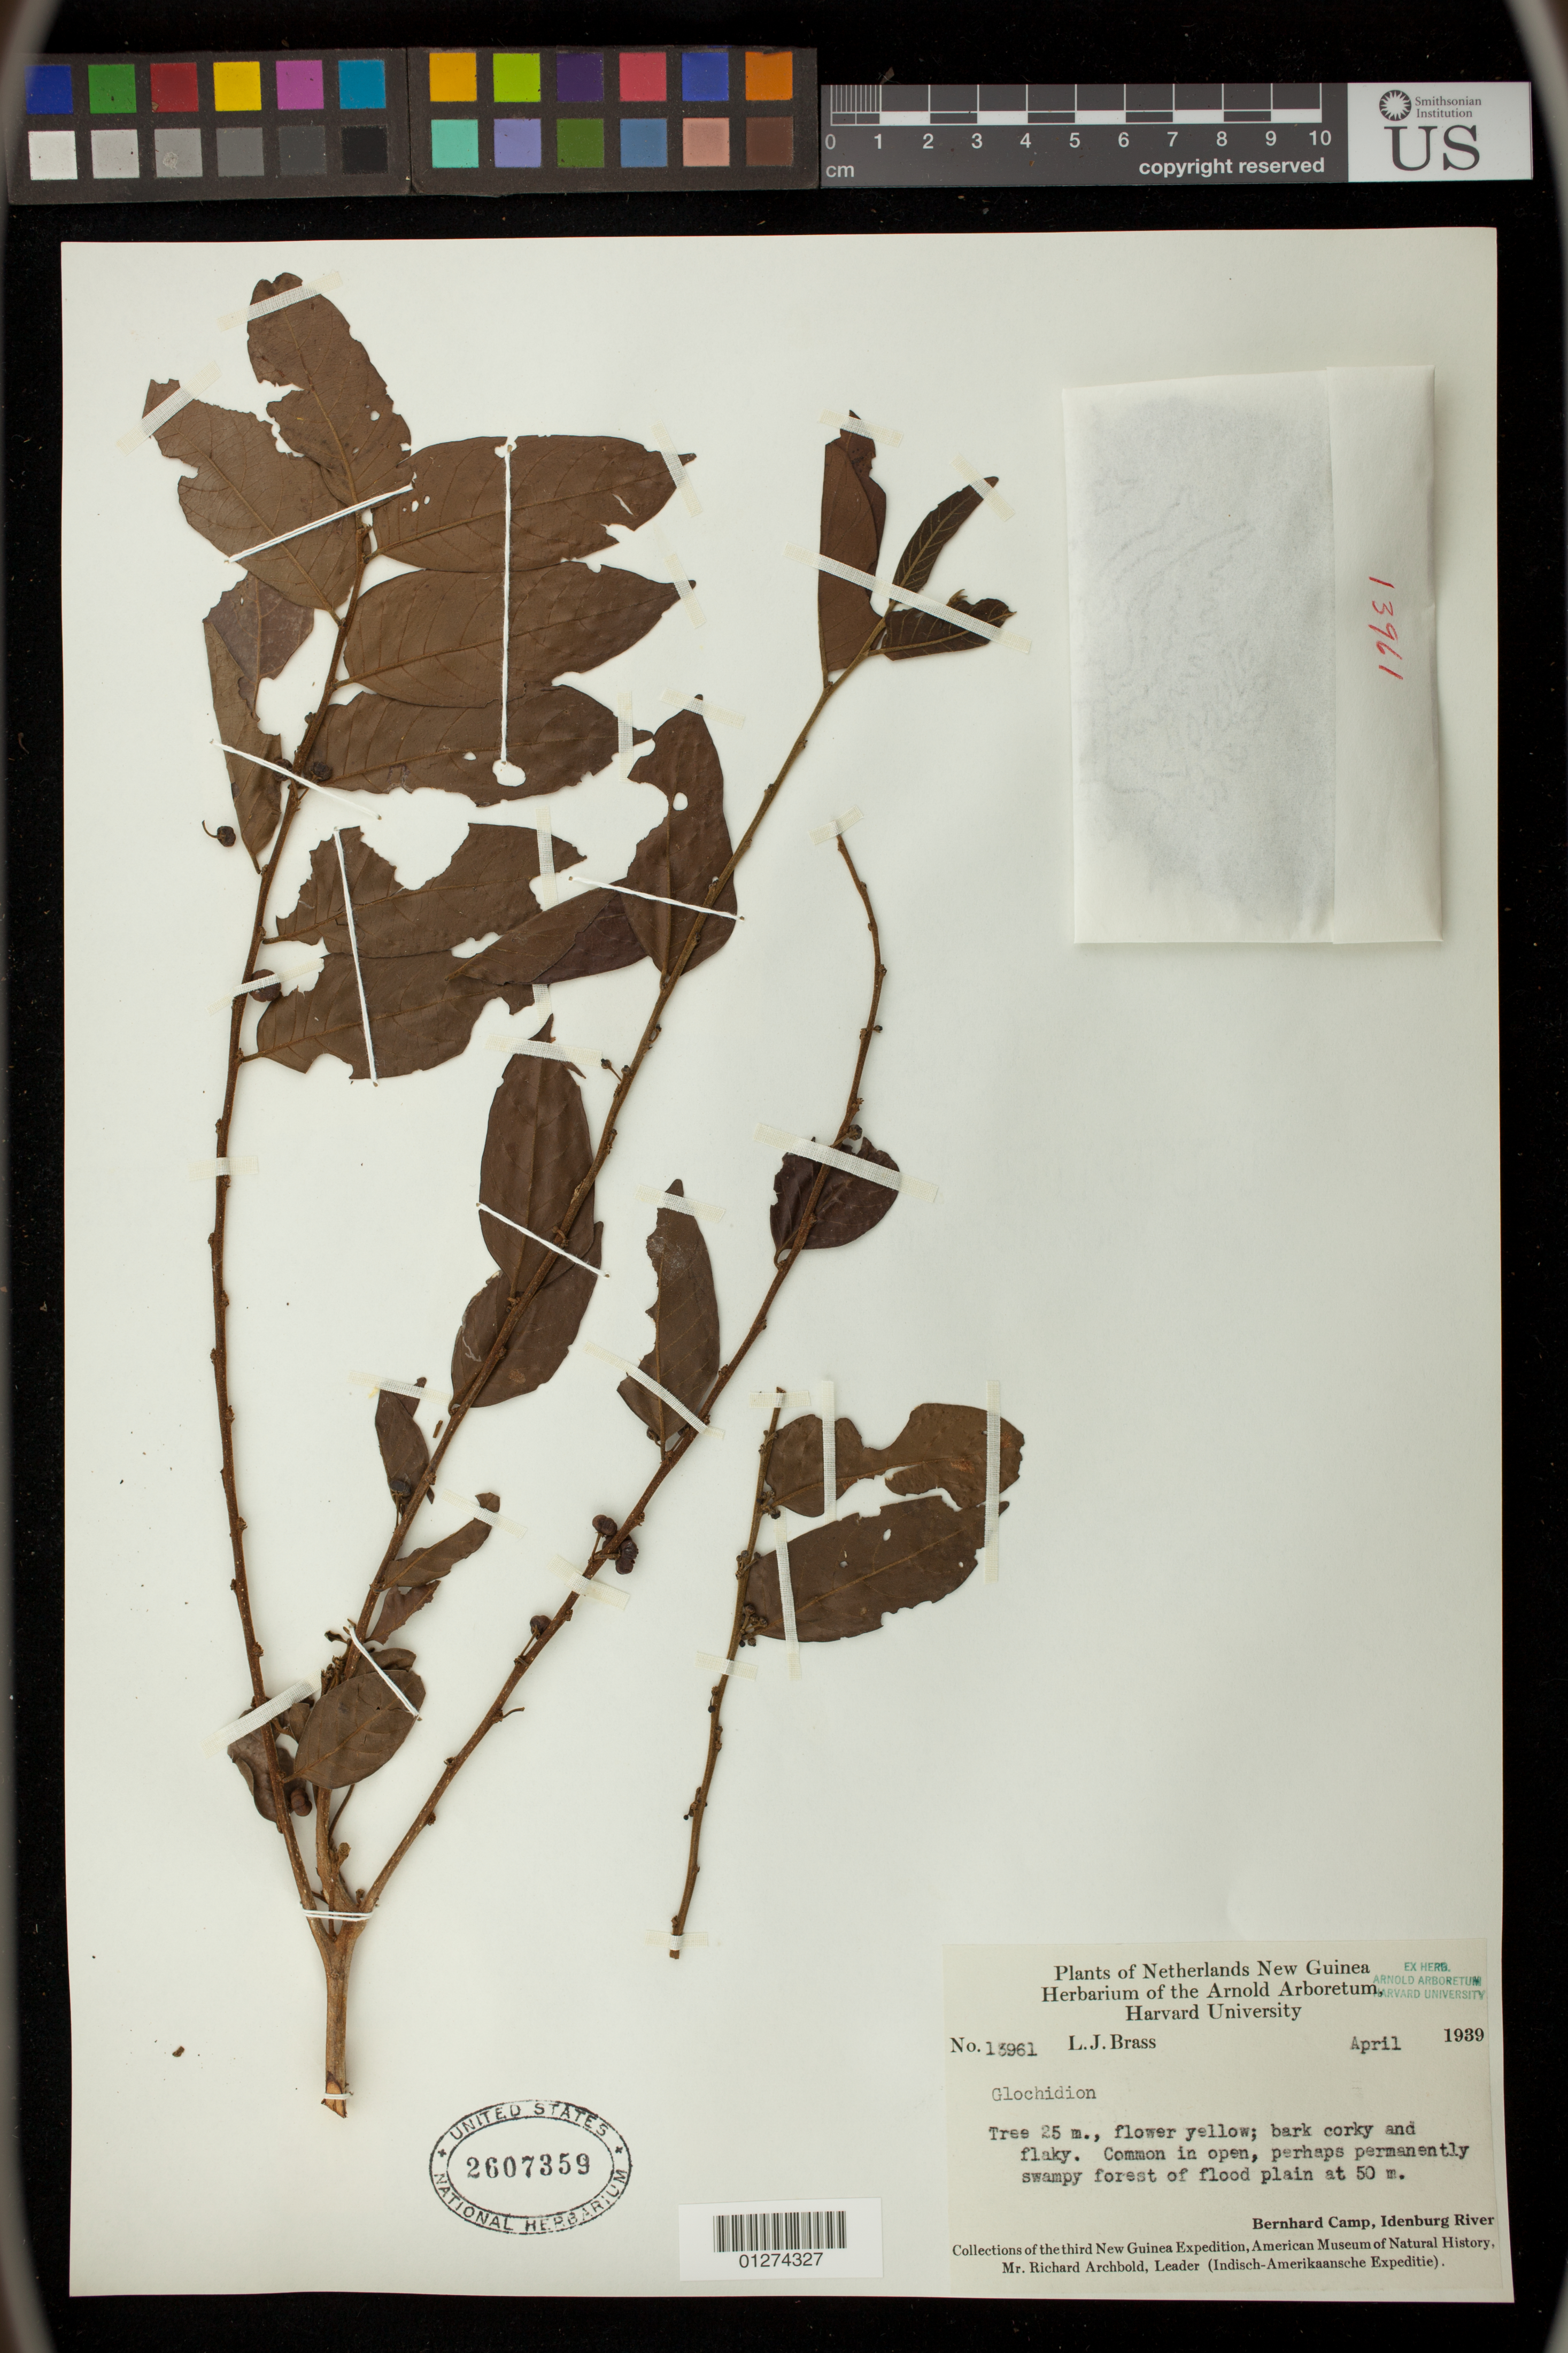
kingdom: Plantae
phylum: Tracheophyta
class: Magnoliopsida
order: Malpighiales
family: Phyllanthaceae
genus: Glochidion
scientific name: Glochidion sp.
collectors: L. J. Brass & C. Versteegh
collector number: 13961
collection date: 1939-04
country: Indonesia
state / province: Papua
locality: Bernhard Camp, Idenburg River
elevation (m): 70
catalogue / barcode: US 2607359